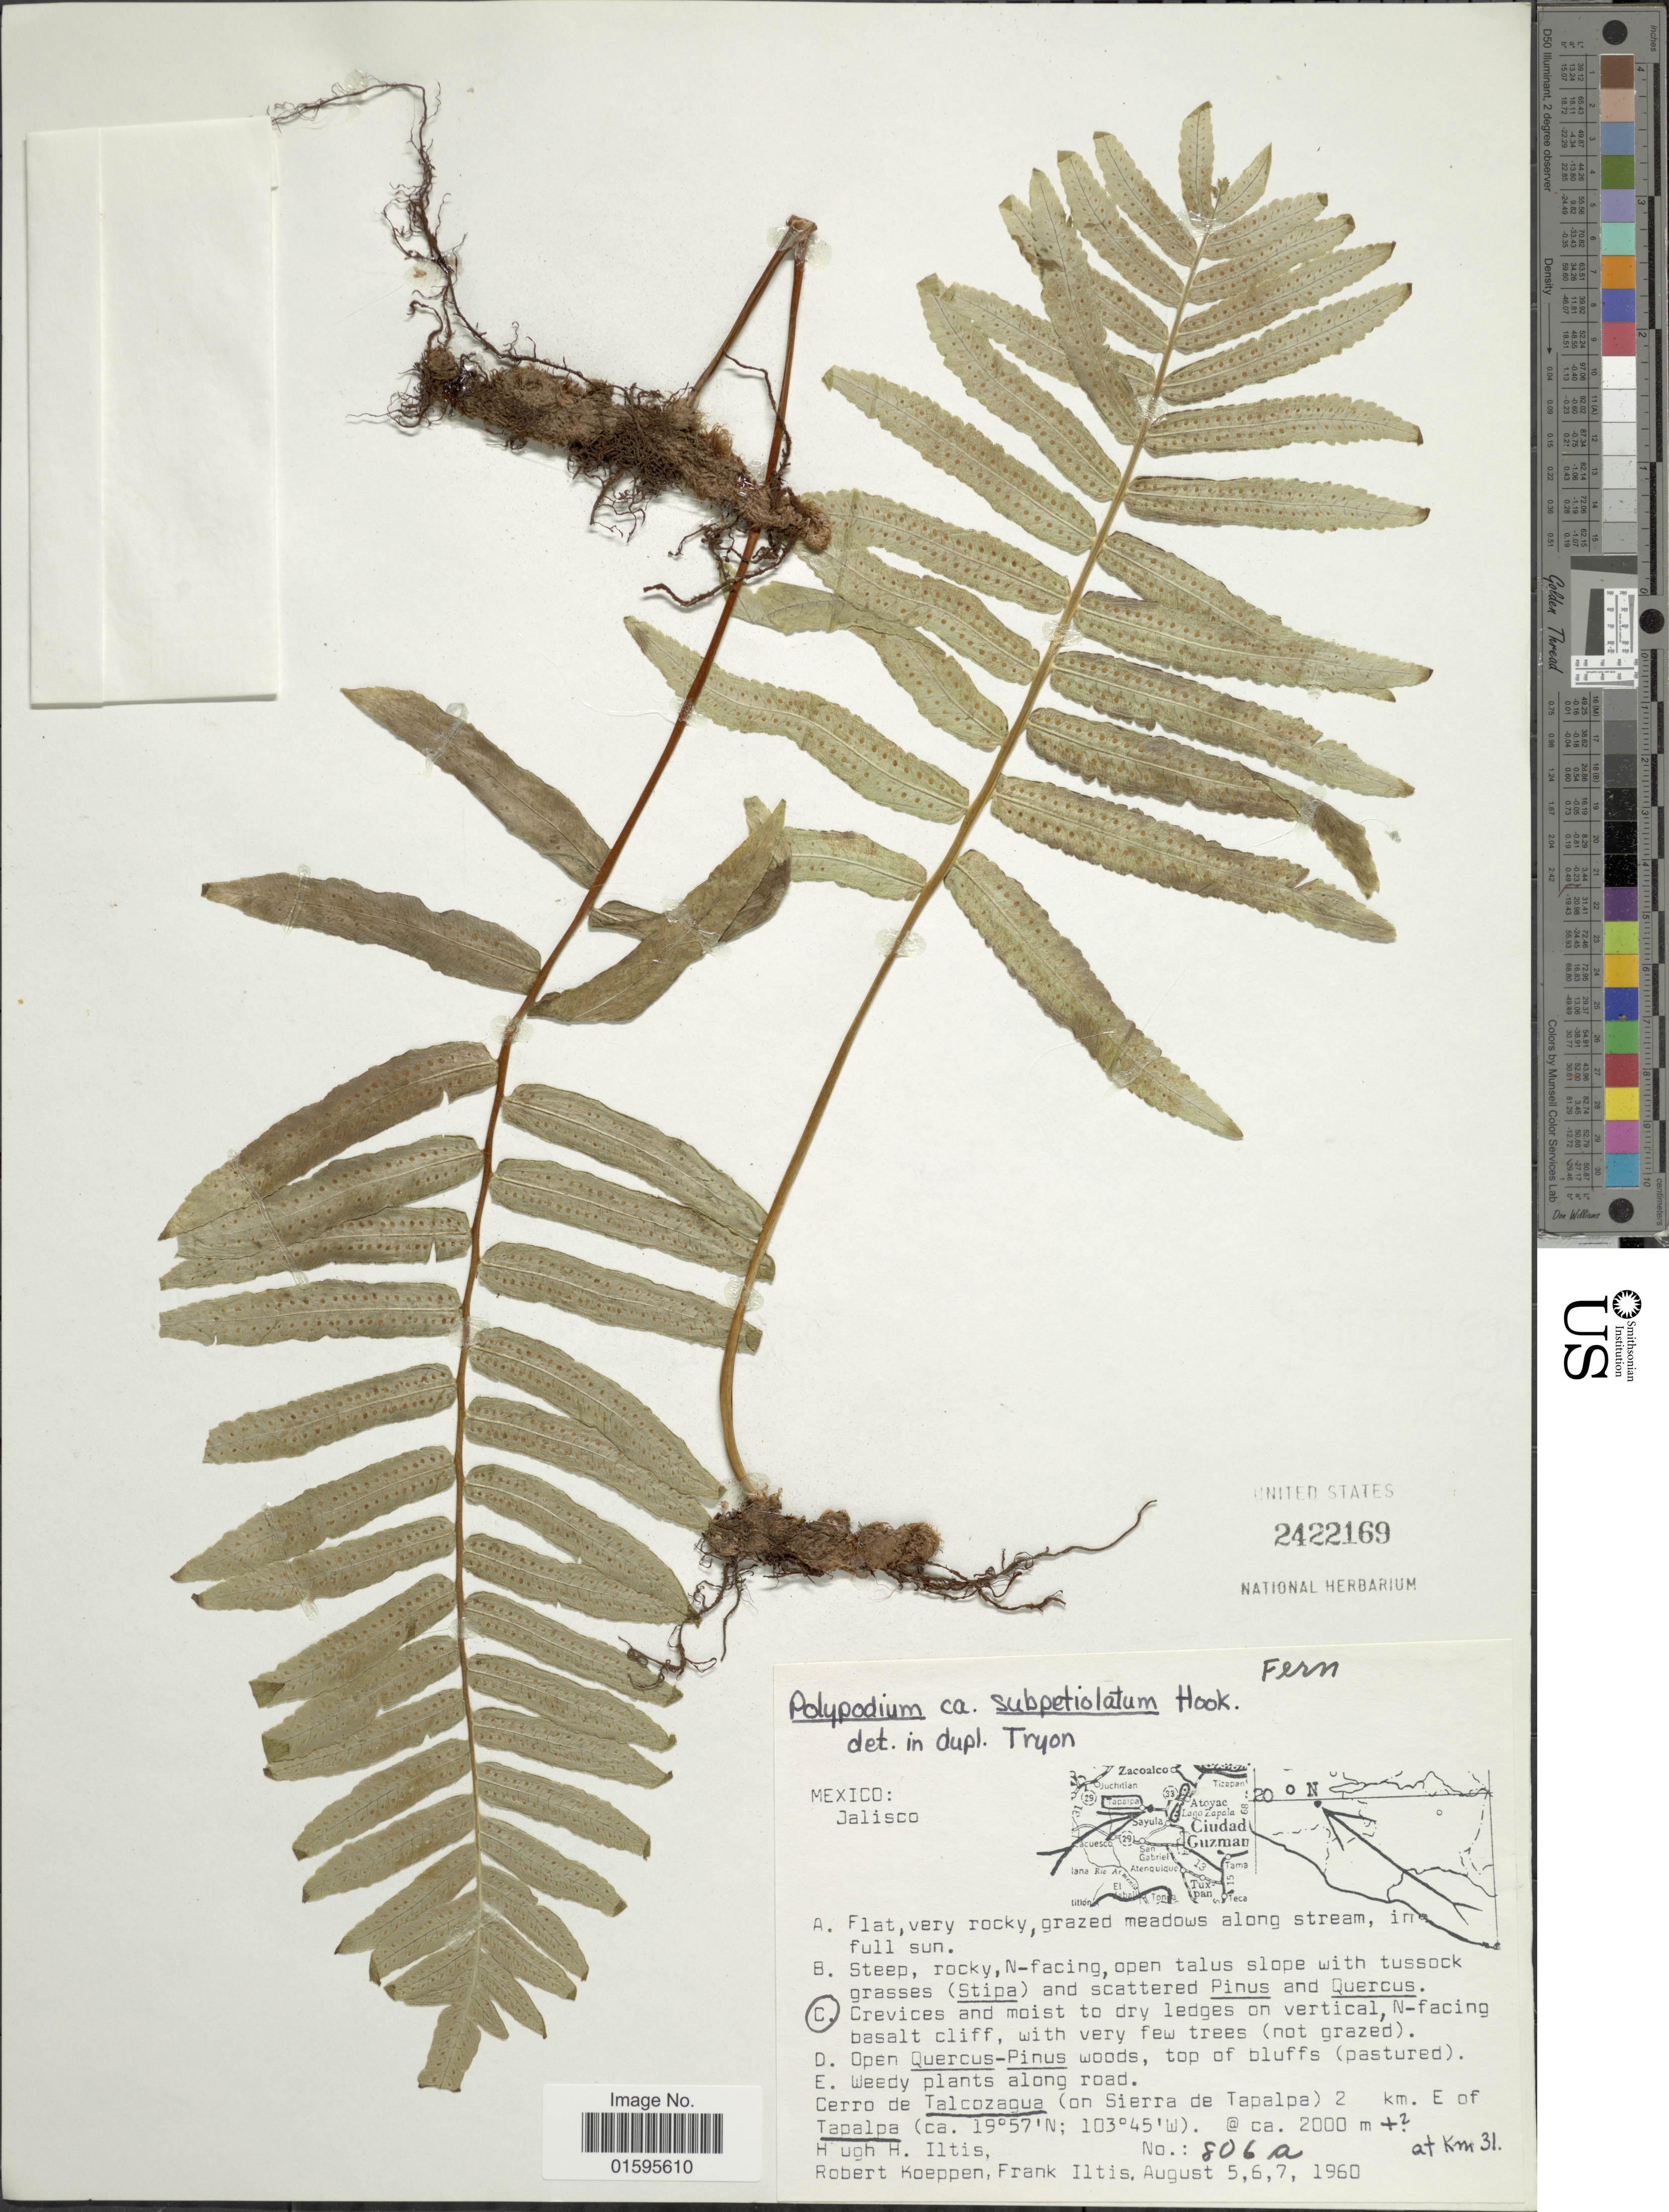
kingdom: Plantae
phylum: Tracheophyta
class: Polypodiopsida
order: Polypodiales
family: Polypodiaceae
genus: Polypodium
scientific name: Polypodium subpetiolatum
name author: Hook.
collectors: H. H. Iltis, R. C. Koeppen & F. S. Iltis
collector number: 806a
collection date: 1960-08-05/1960-08-07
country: Mexico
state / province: Jalisco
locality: Cerro de Talcozagua (on Sierra de Tapalpa) 2 km E of Tapalpa, at Km 31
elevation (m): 2002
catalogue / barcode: US 2422169